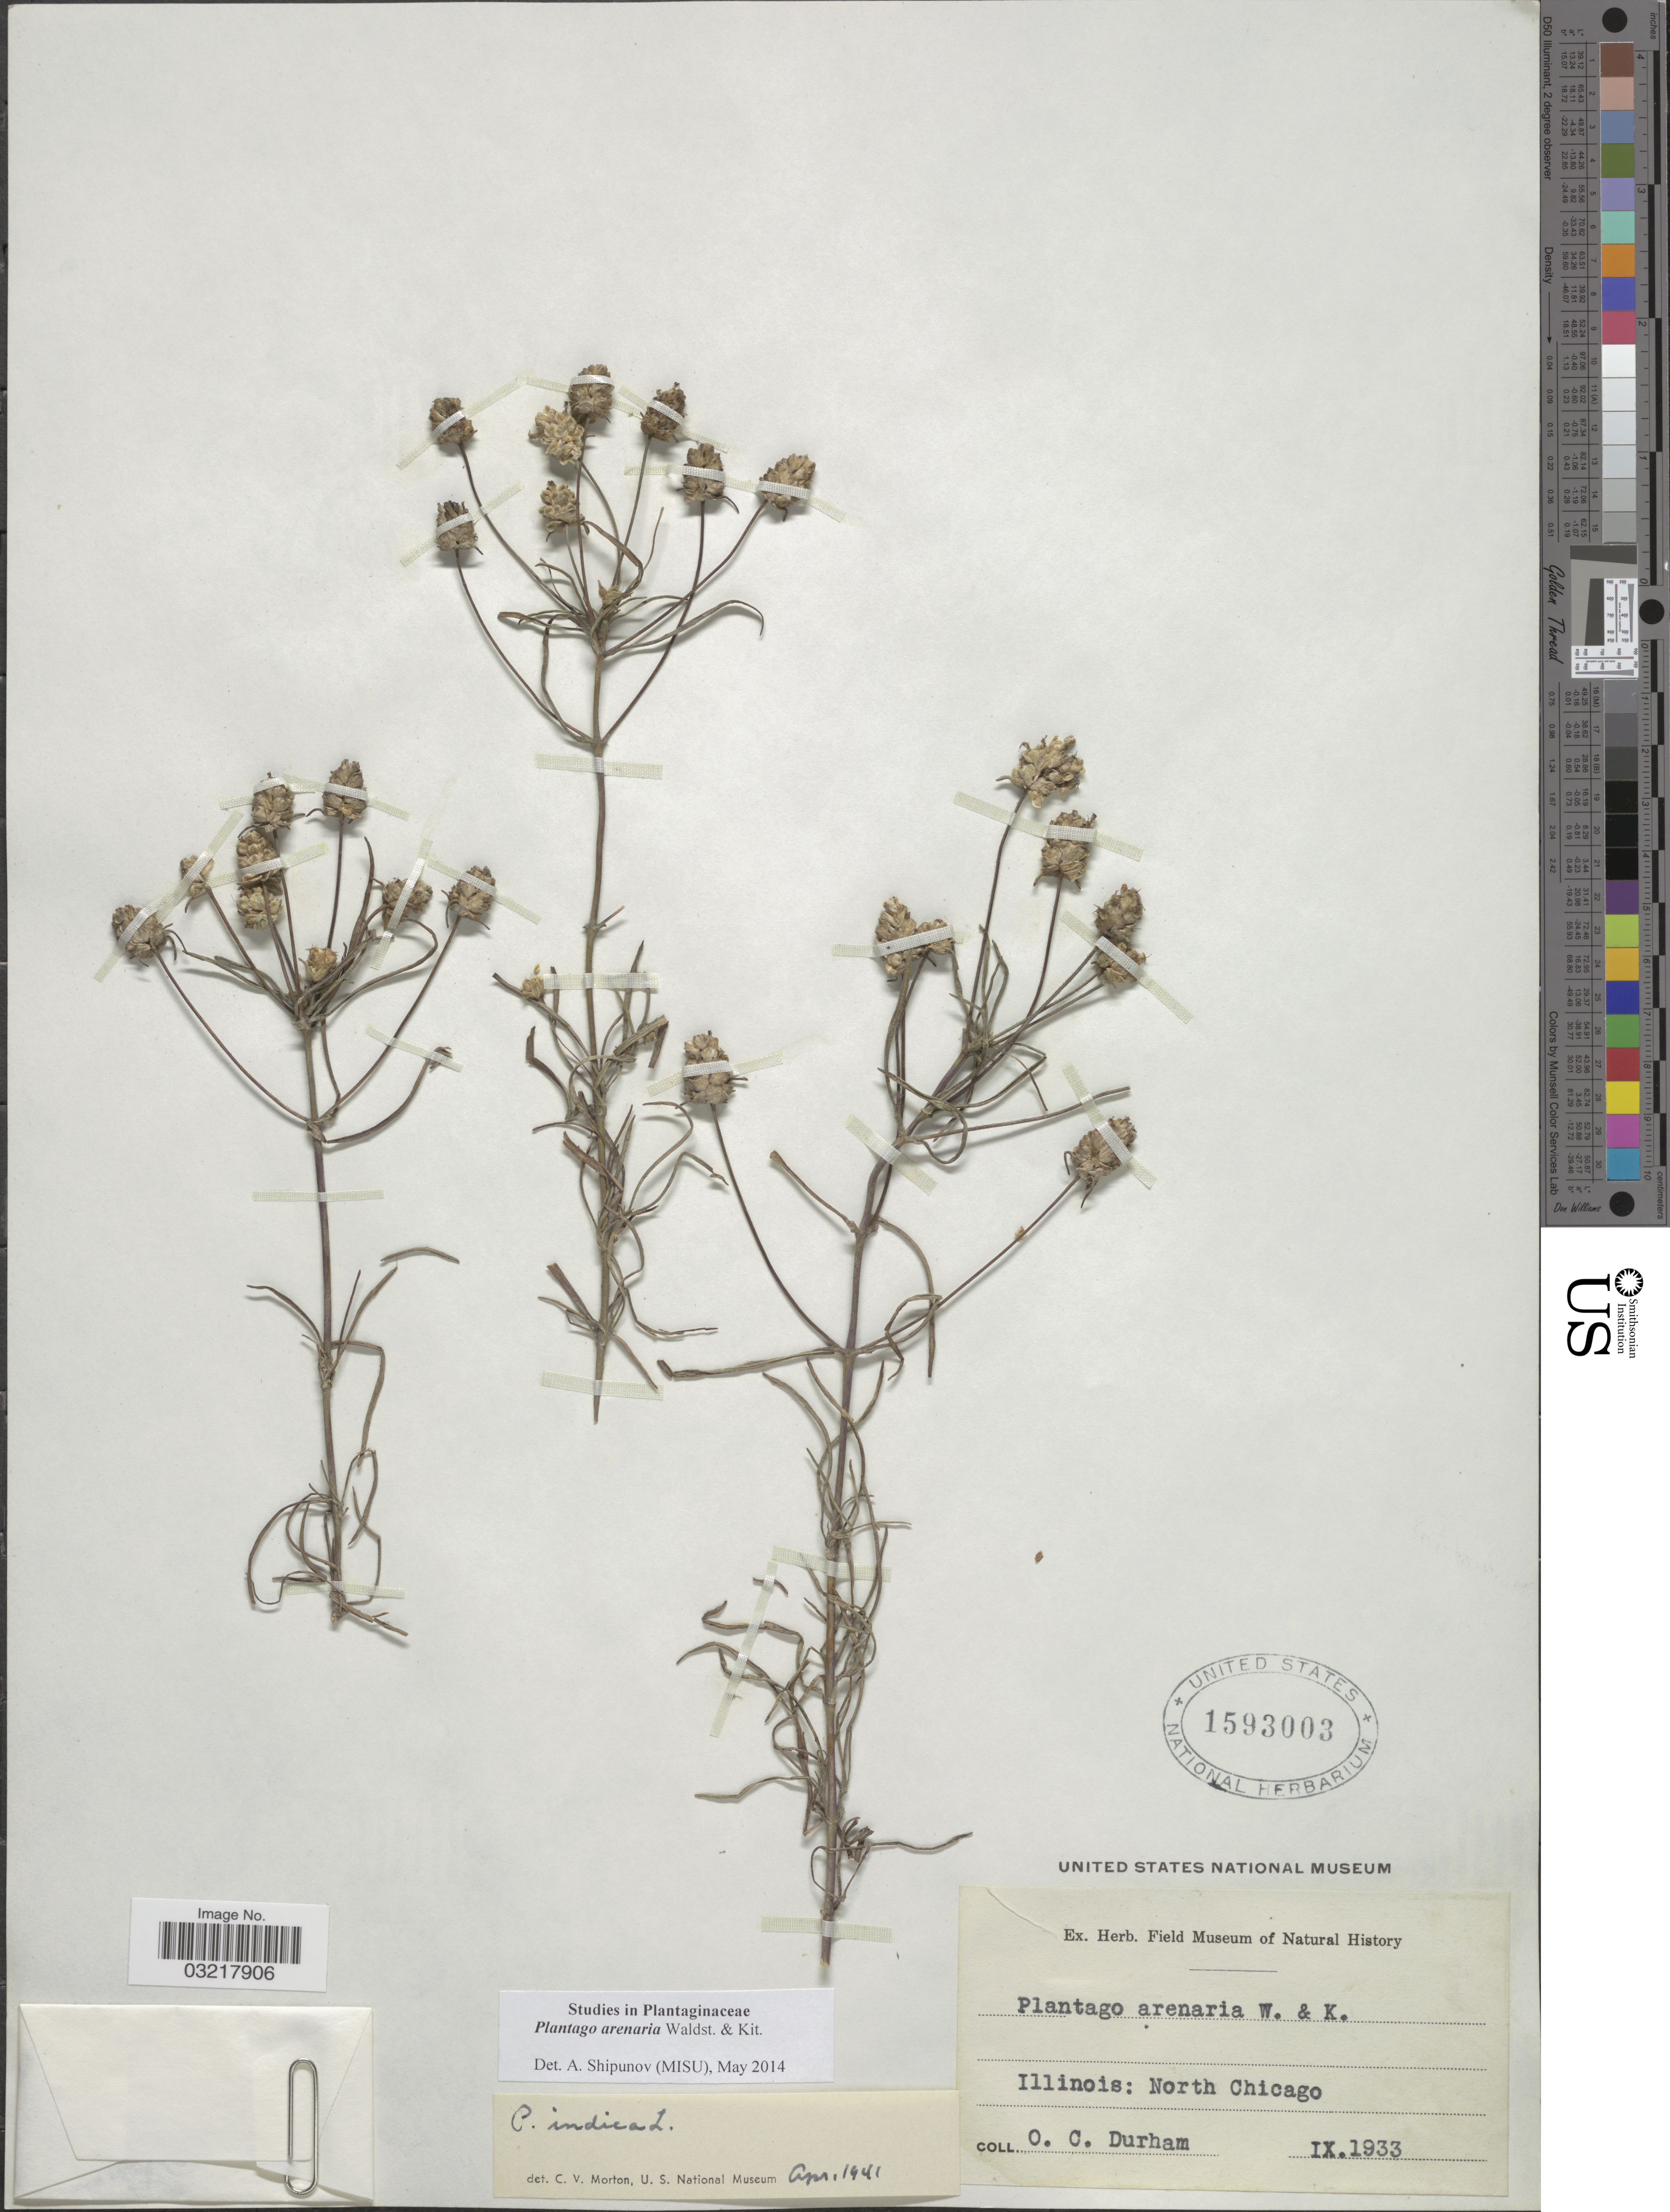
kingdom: Plantae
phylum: Tracheophyta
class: Magnoliopsida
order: Lamiales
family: Plantaginaceae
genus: Plantago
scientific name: Plantago arenaria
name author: Waldst. & Kit.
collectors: O. Durham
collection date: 1933-09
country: United States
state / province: Illinois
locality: North Chicago.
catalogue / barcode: US 1593003